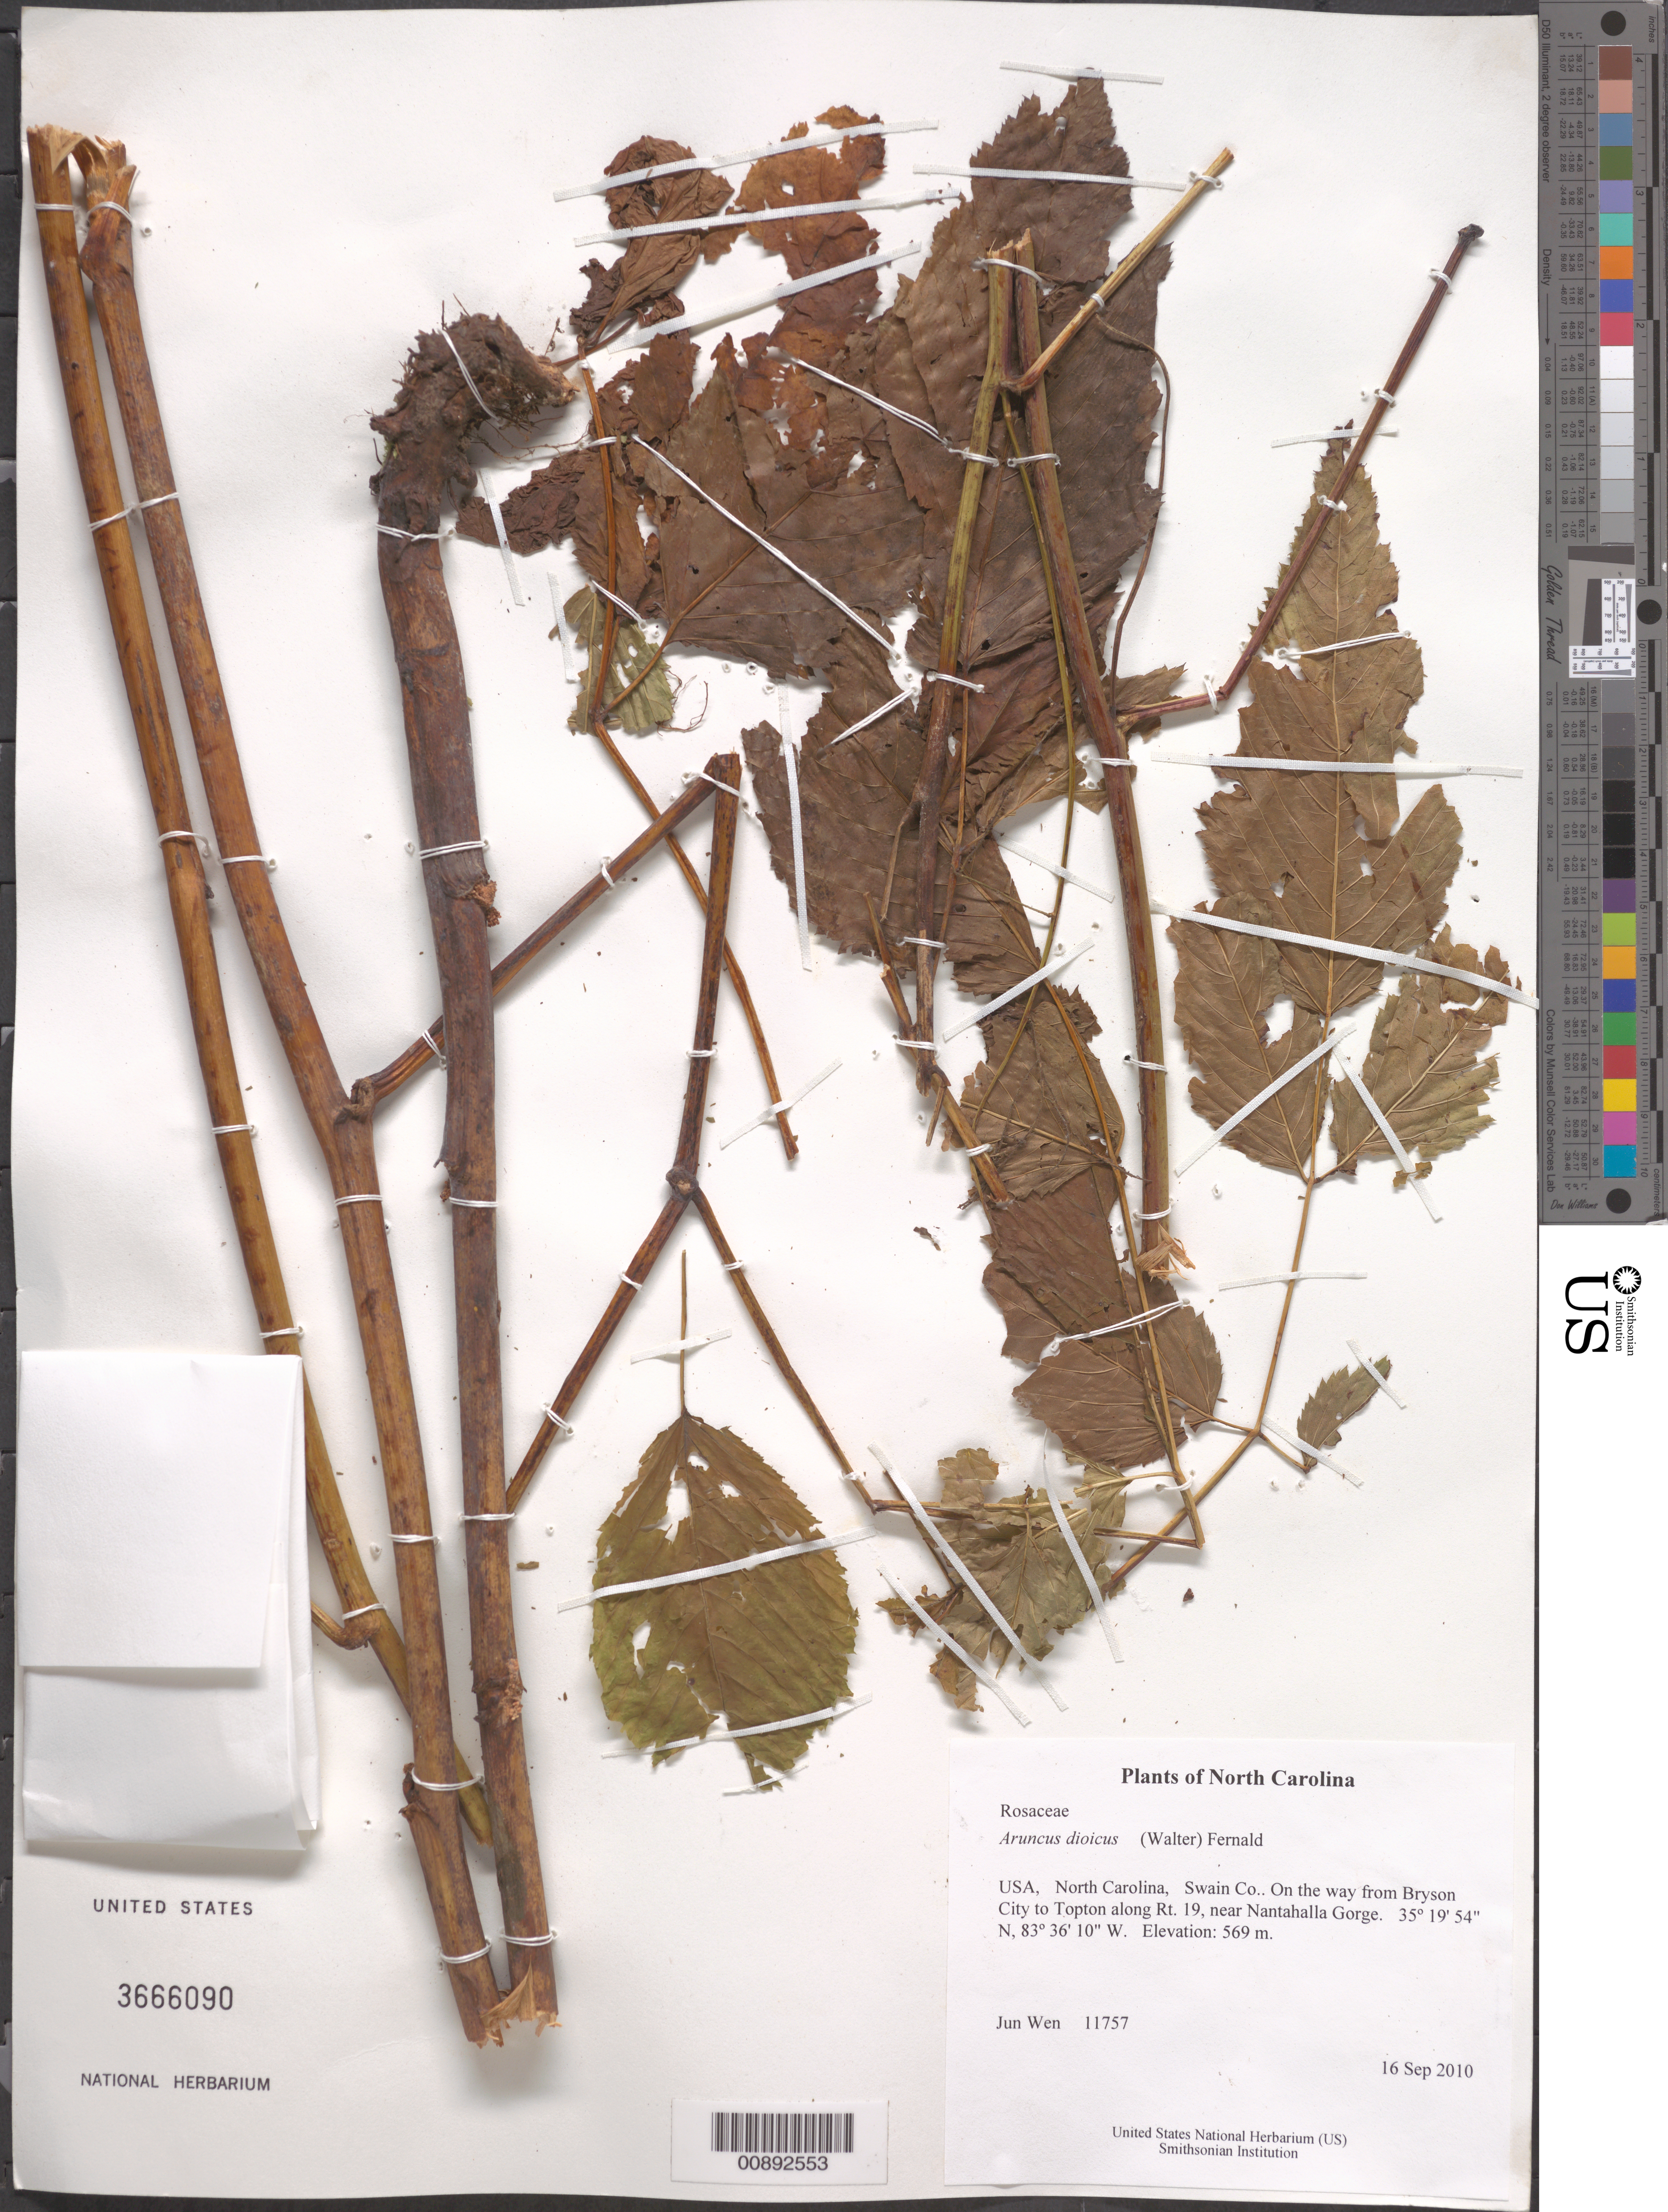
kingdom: Plantae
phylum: Tracheophyta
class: Magnoliopsida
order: Rosales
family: Rosaceae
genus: Aruncus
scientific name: Aruncus dioicus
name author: (Walter) Fernald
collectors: J. Wen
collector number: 11757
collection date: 2010-09-16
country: United States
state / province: North Carolina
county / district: Swain Co.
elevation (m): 569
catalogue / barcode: US 3666090